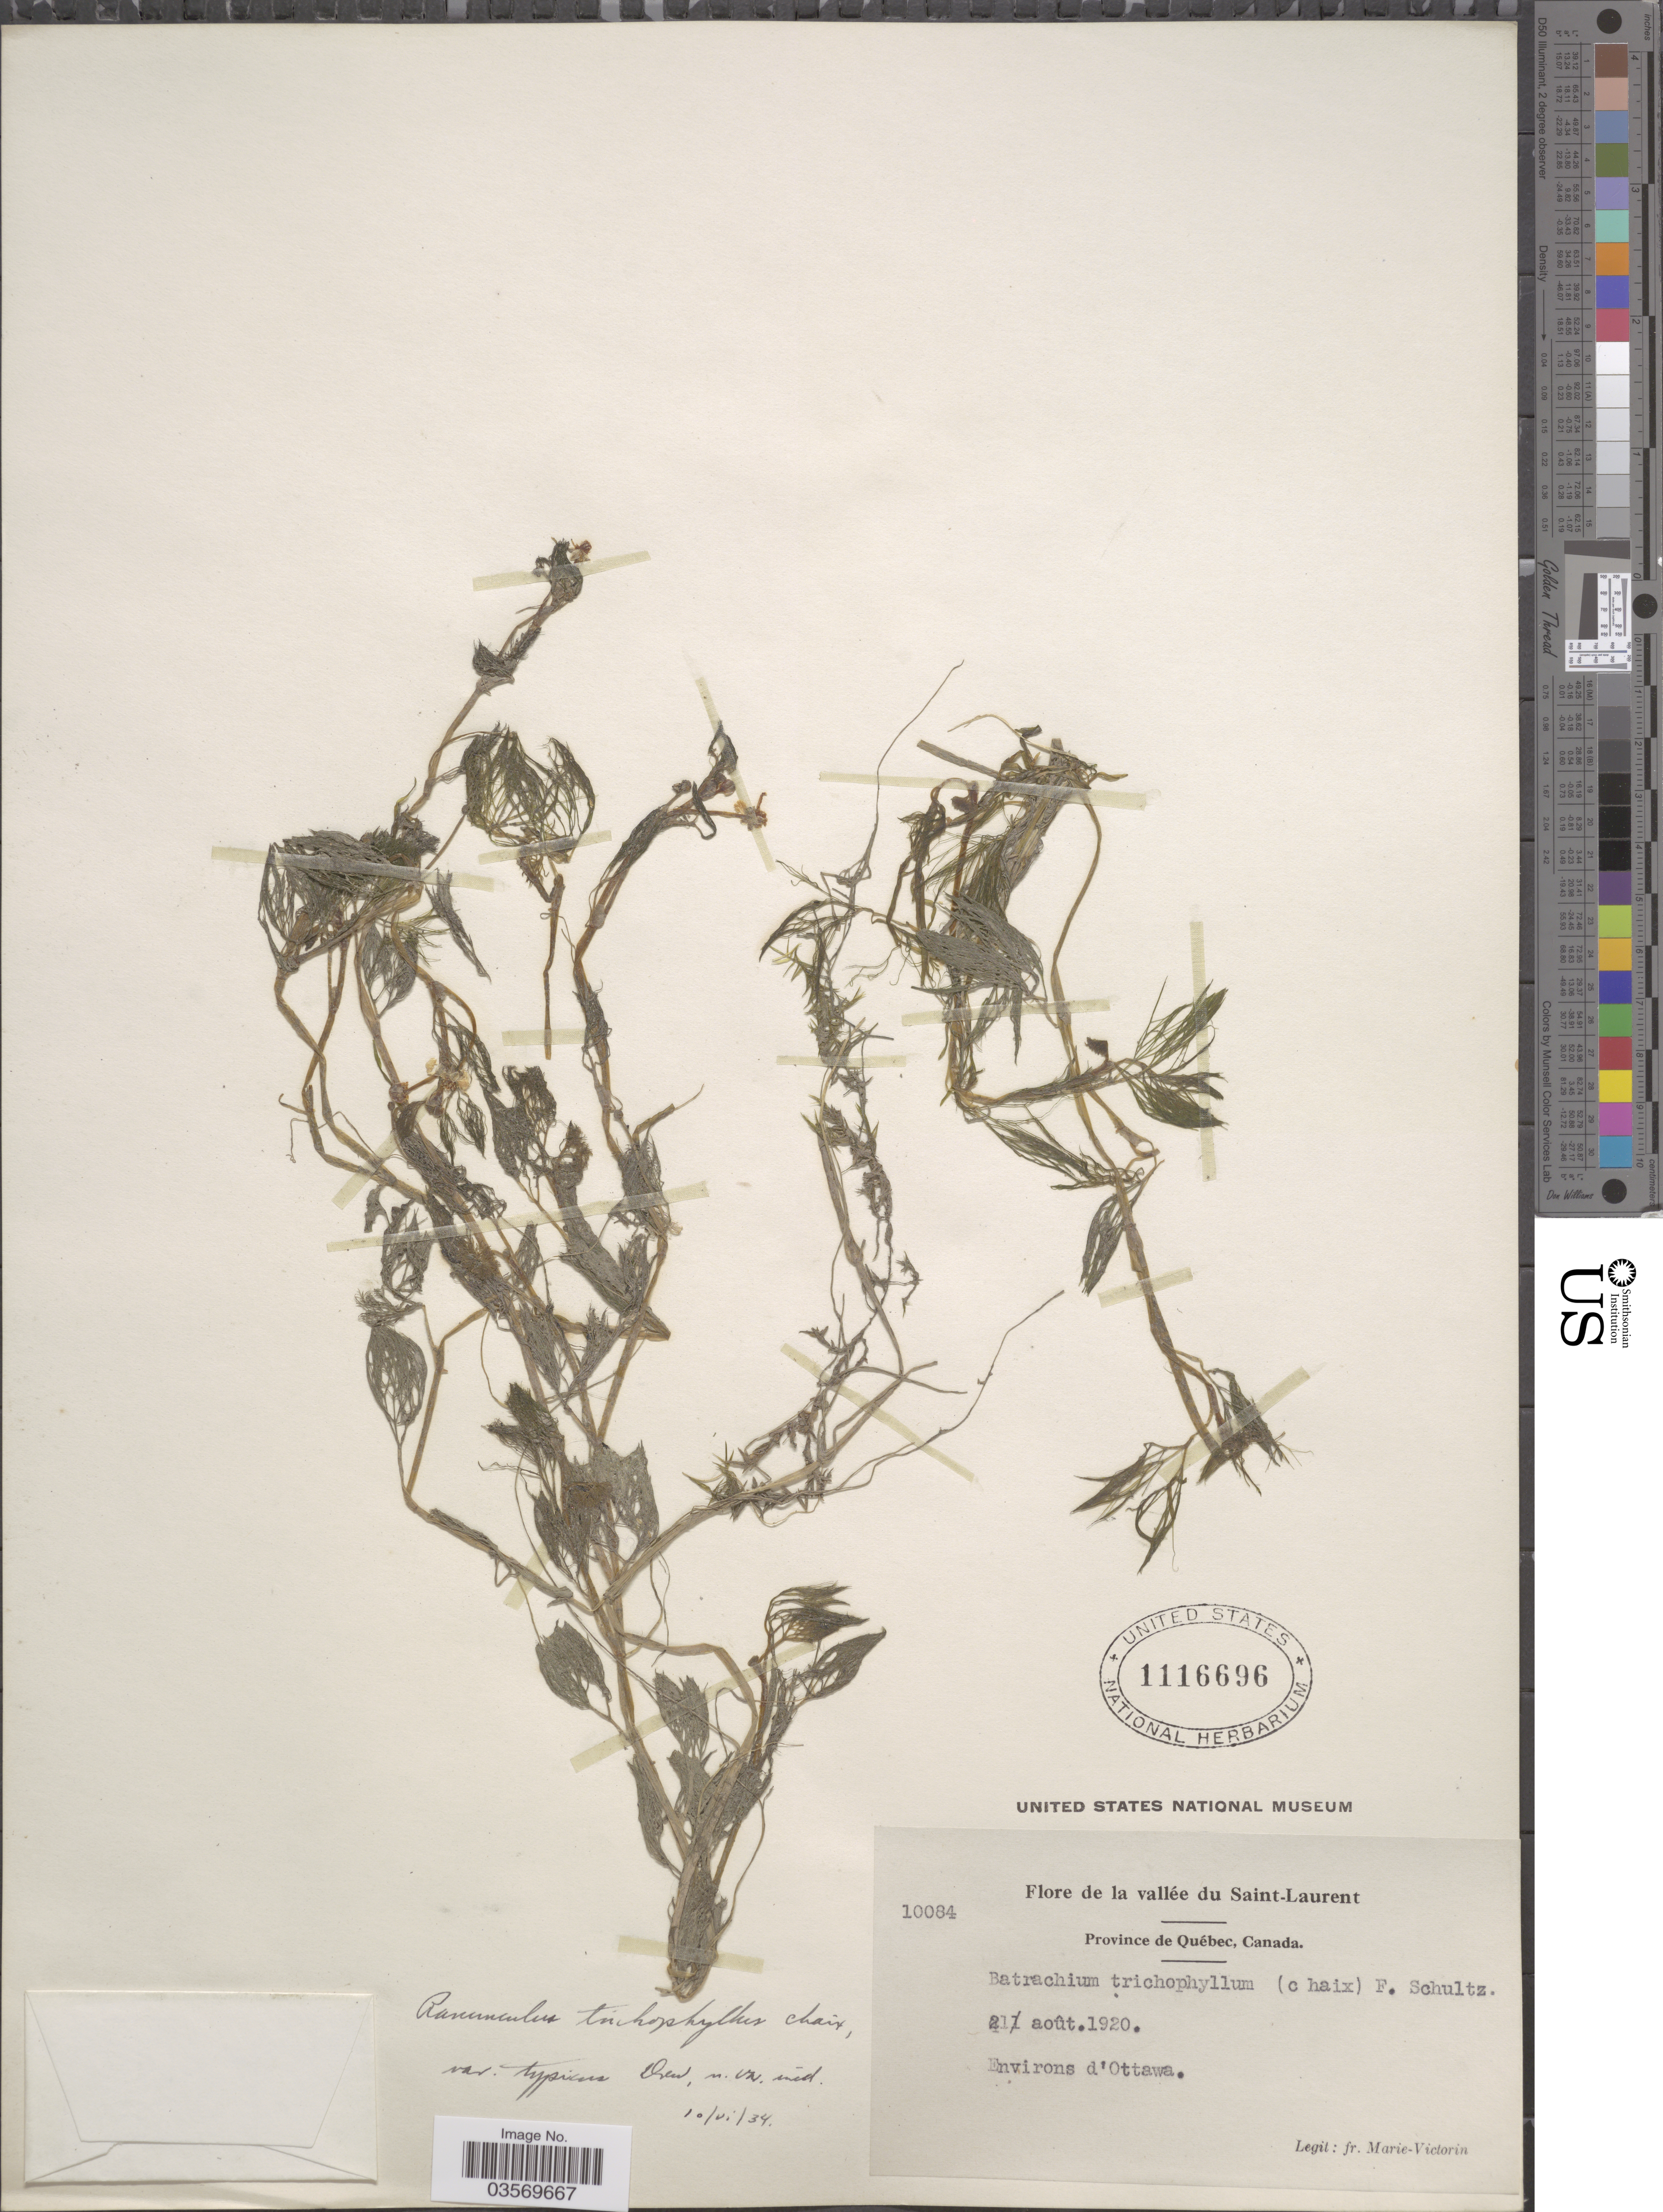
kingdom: Plantae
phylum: Tracheophyta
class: Magnoliopsida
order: Ranunculales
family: Ranunculaceae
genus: Ranunculus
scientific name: Ranunculus trichophyllus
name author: Chaix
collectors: F. Marie-Victorin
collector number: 10084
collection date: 1920-08-21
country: Canada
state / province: Quebec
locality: La vallée du Saint-Laurent. Environs d'Ottawa.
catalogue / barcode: US 1116696